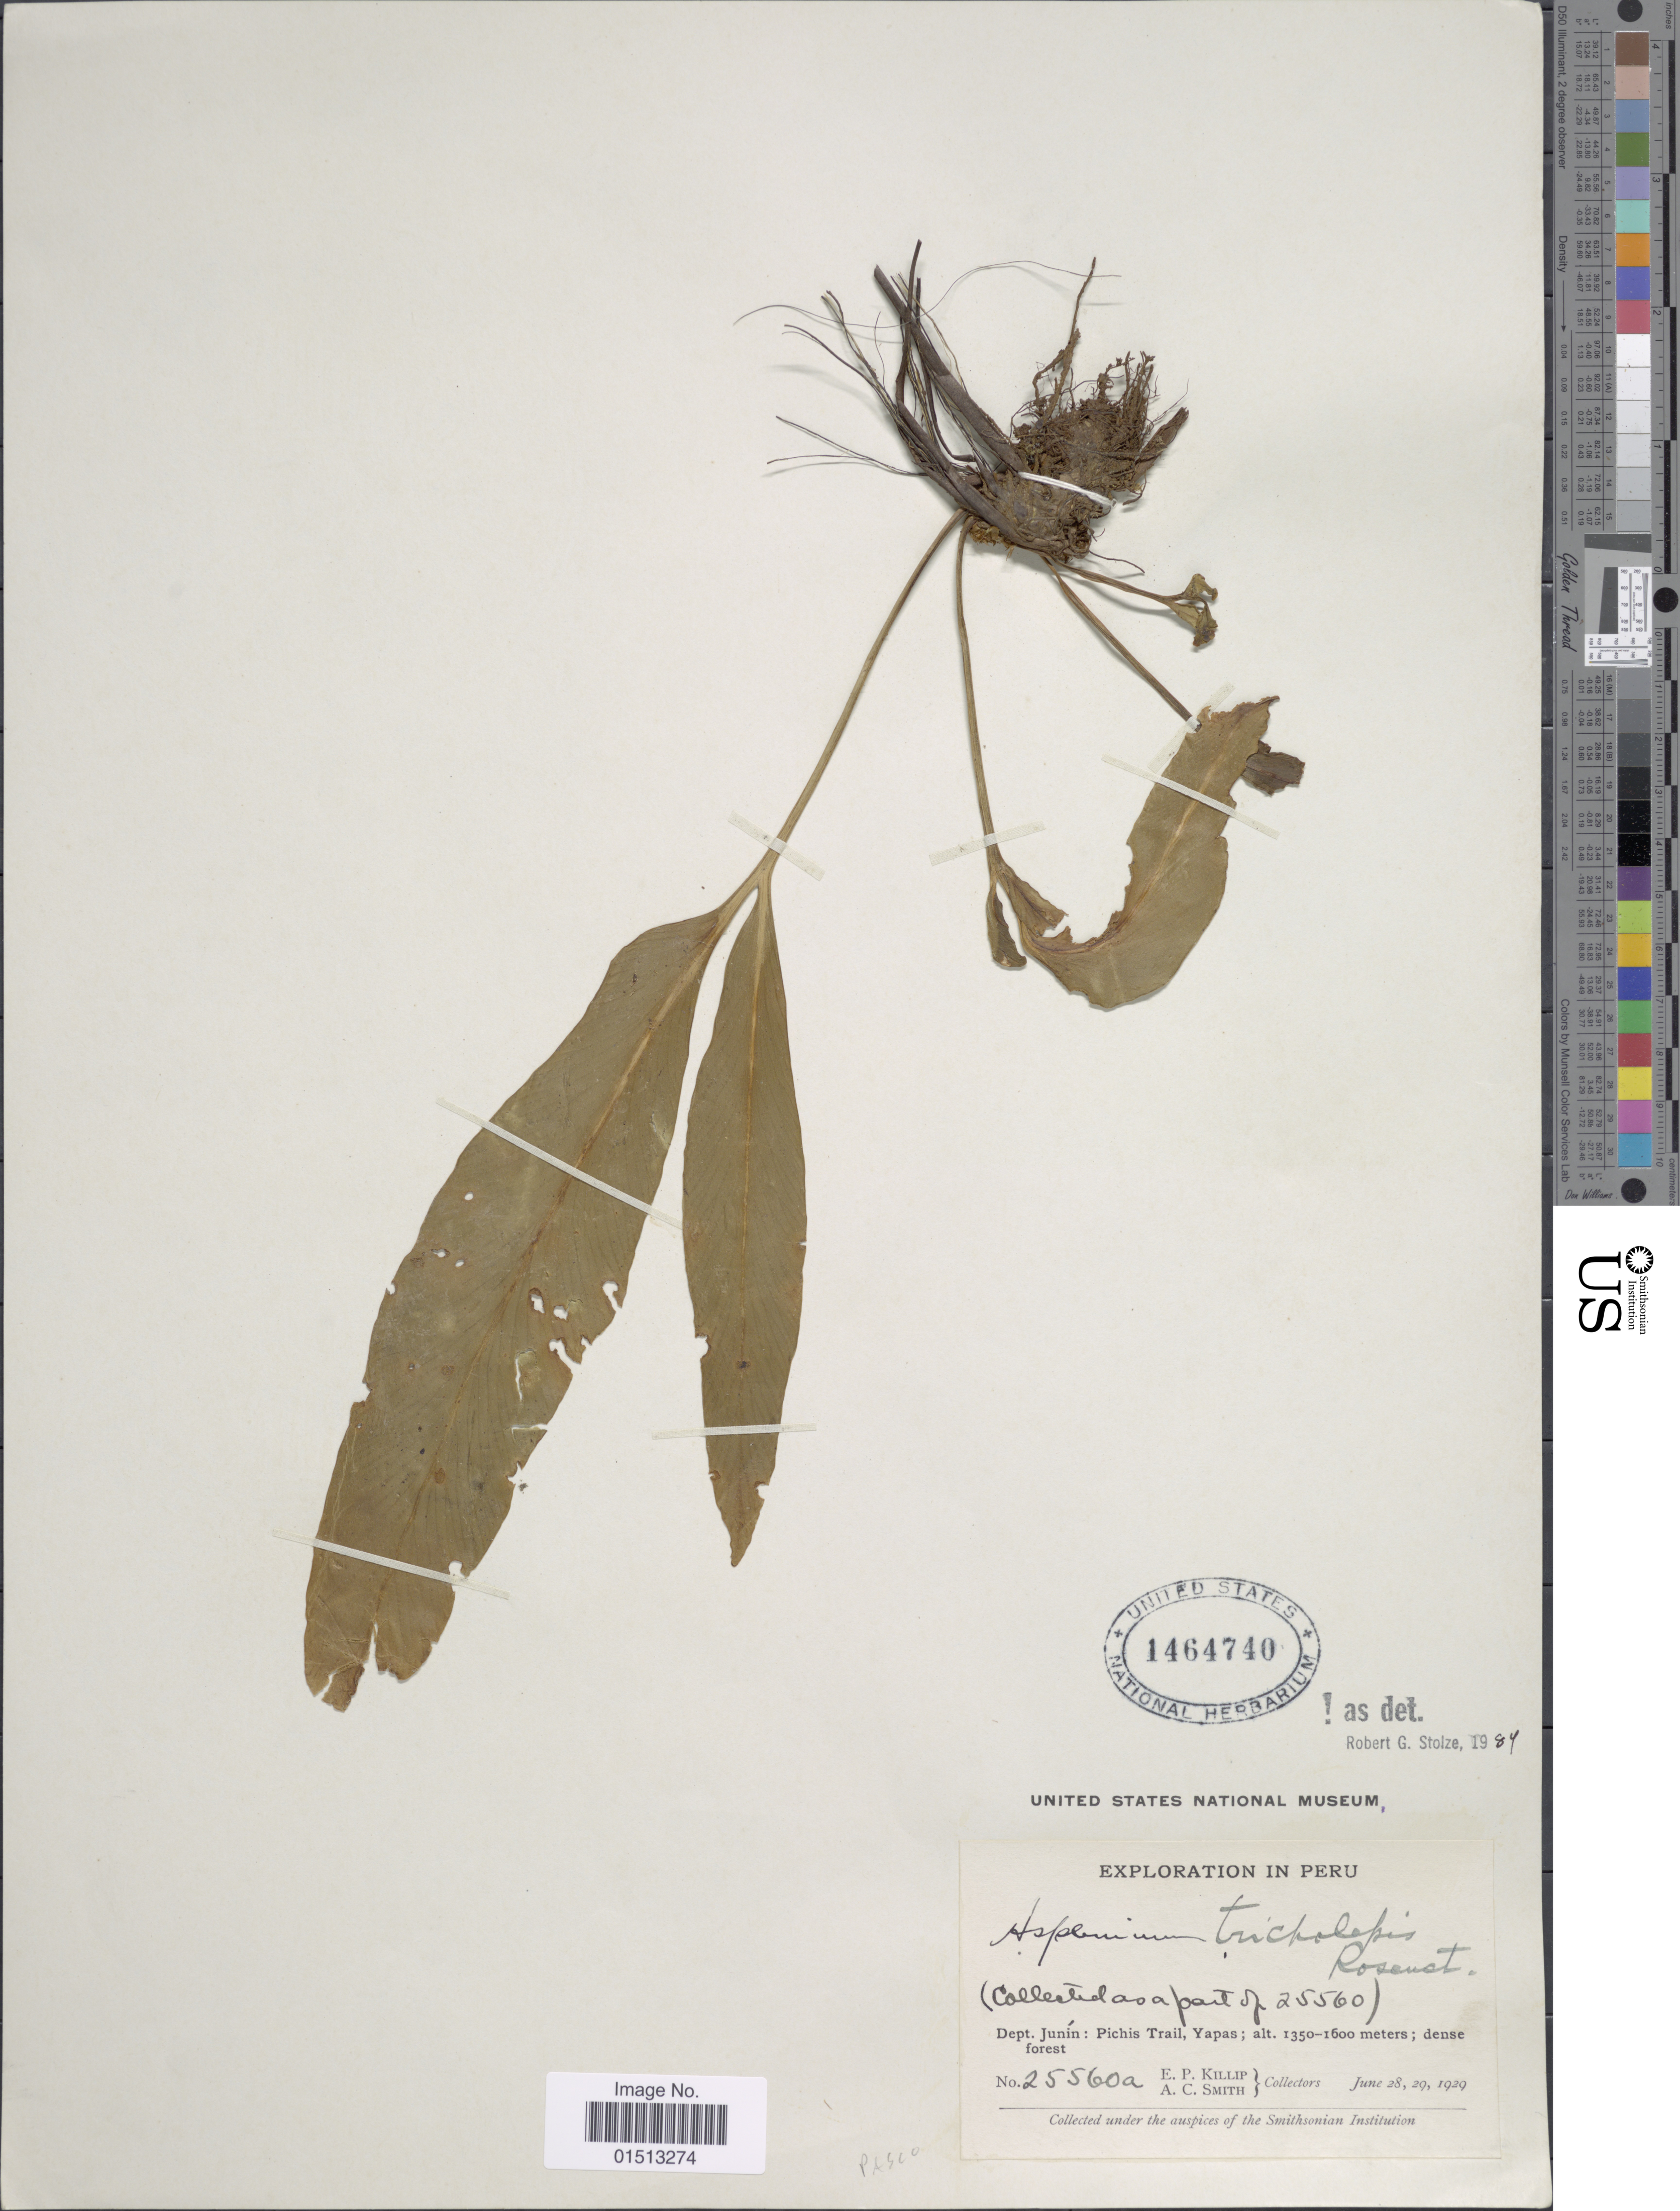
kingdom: Plantae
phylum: Tracheophyta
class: Polypodiopsida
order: Polypodiales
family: Aspleniaceae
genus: Asplenium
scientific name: Asplenium tricholepis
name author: Rosenst.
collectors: E. P. Killip & A. C. Smith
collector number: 25560a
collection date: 1929-06-28/1929-06-29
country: Peru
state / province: Junín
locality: Pichis Trail, Yapas.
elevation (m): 1350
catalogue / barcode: US 1464740